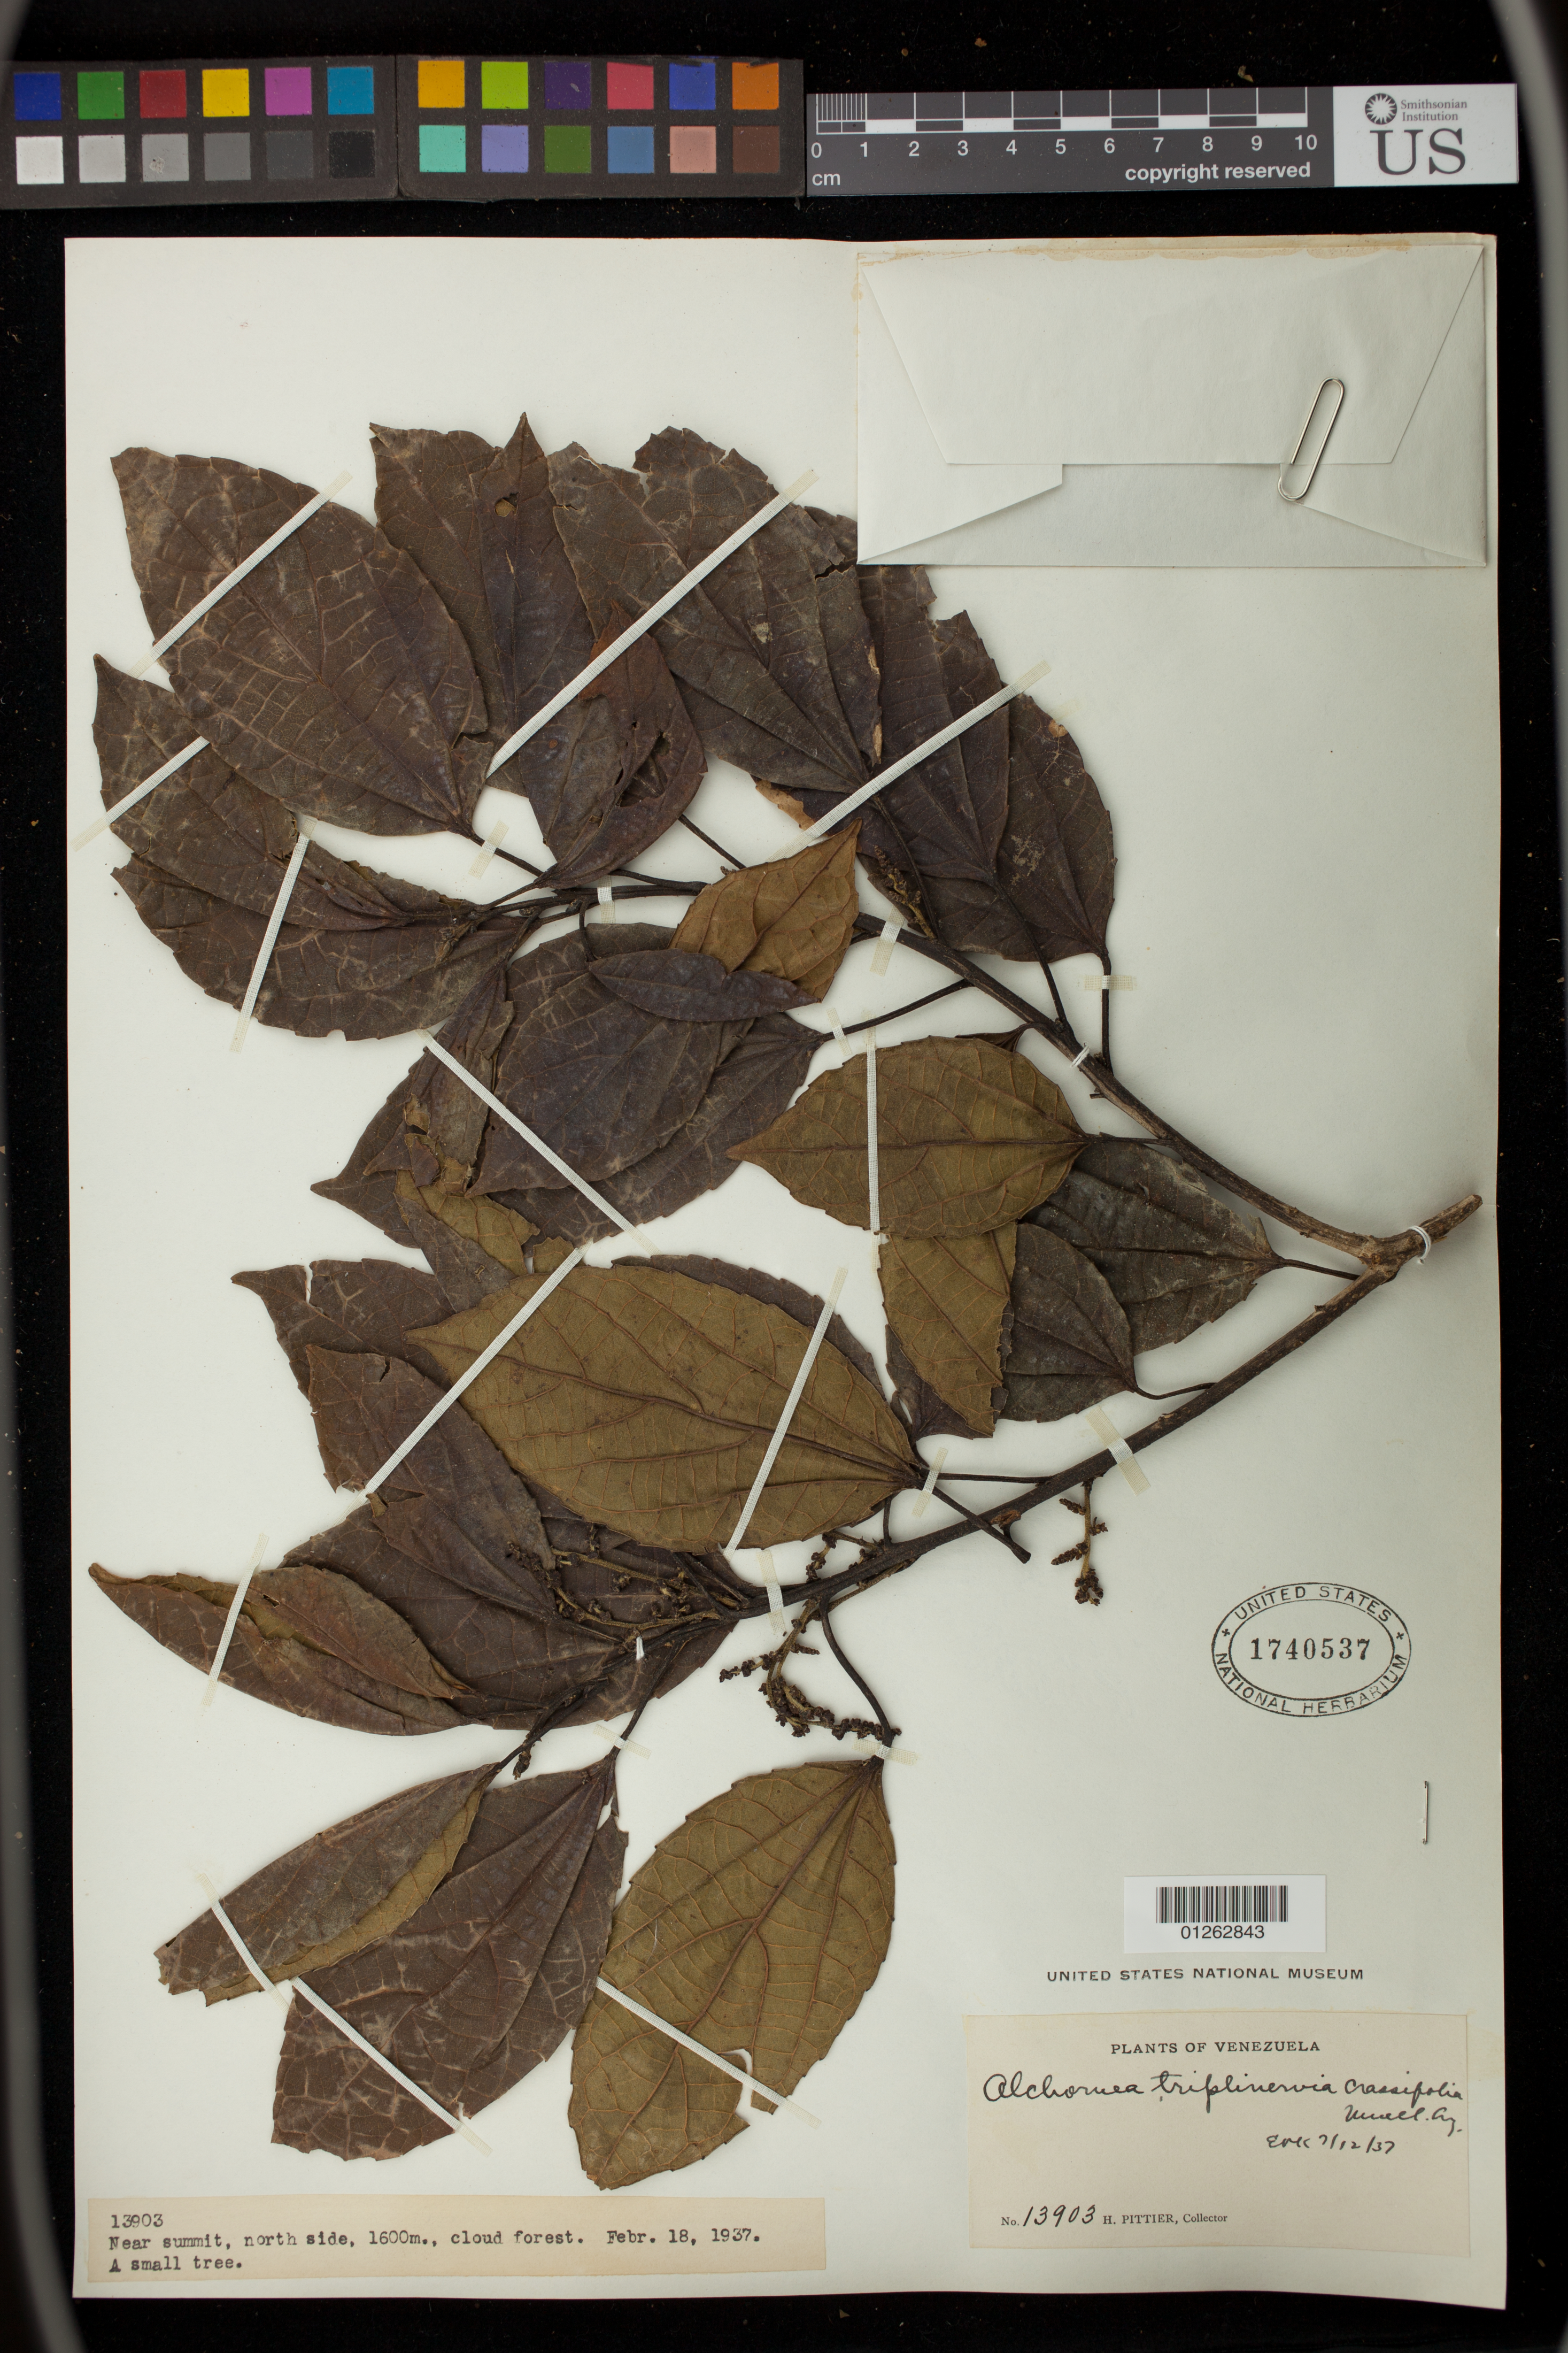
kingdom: Plantae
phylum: Tracheophyta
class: Magnoliopsida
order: Malpighiales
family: Euphorbiaceae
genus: Alchornea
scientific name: Alchornea triplinervia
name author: (Spreng.) Müll. Arg.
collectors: H. F. Pittier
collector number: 13903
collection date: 1937-02-18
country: Venezuela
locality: Near summit, north side, 1600m., cloud forest.Febr. 18,1937. A small tree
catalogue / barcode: US 1740537